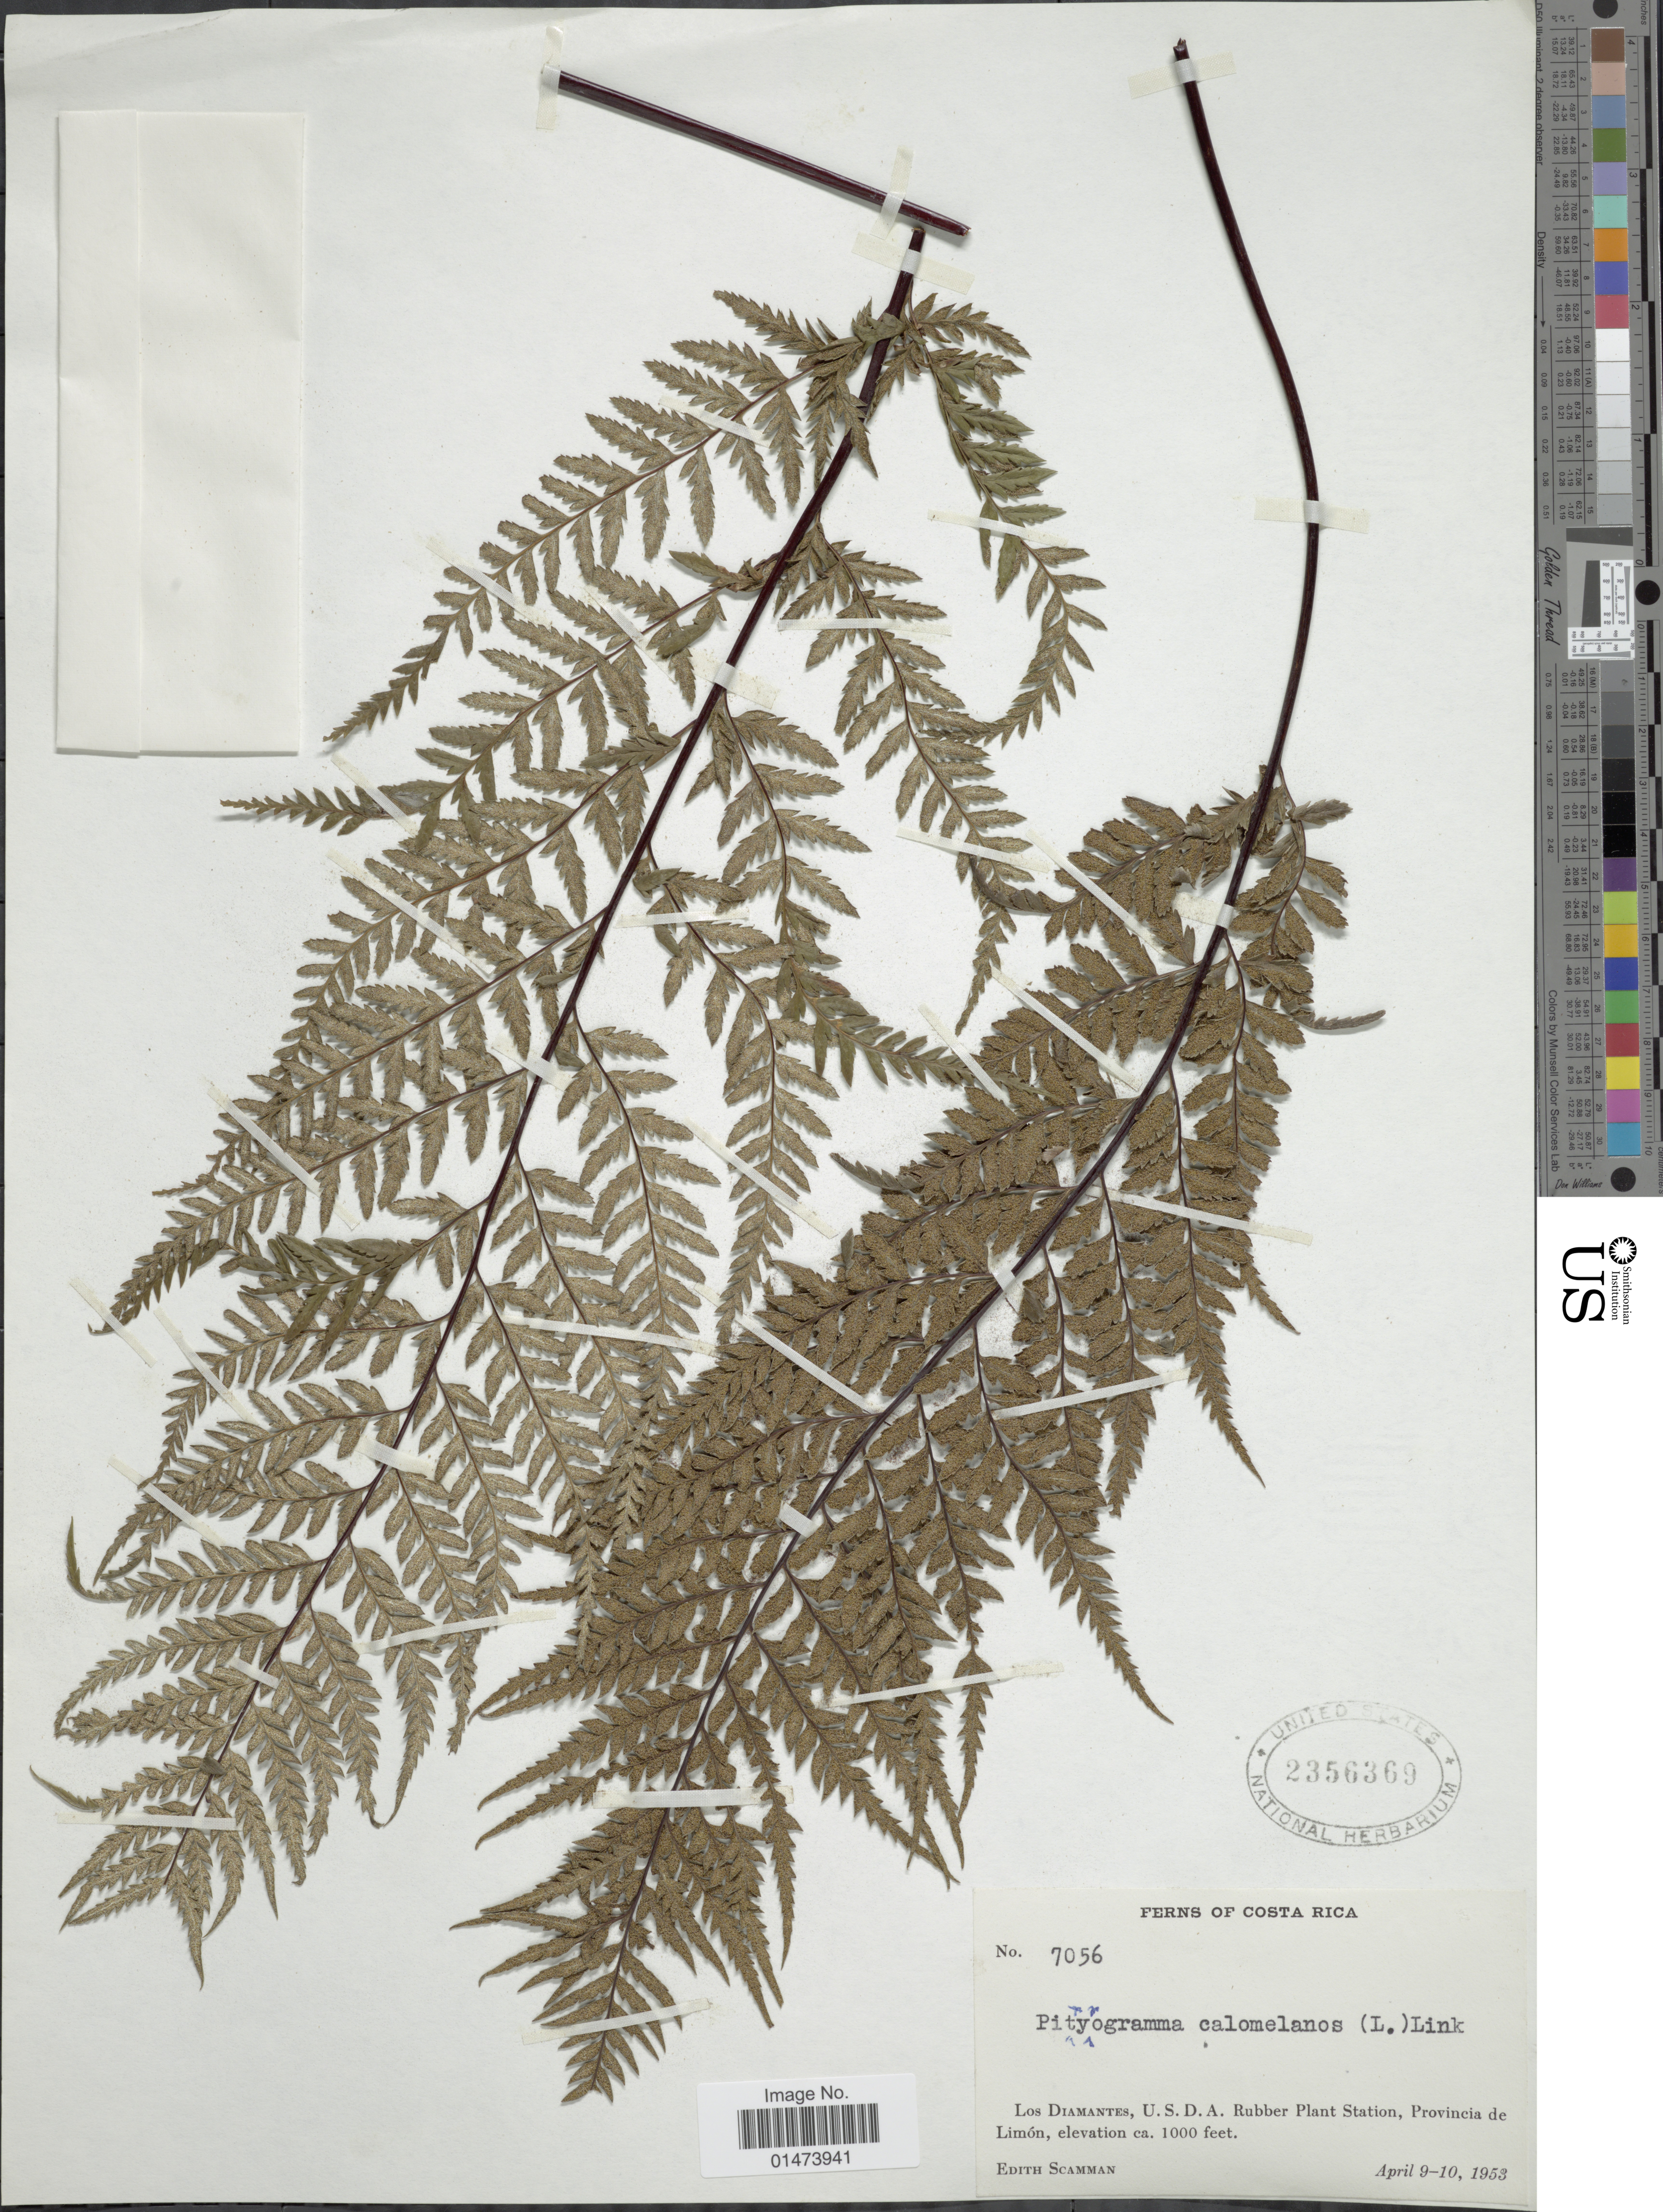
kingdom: Plantae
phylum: Tracheophyta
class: Polypodiopsida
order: Polypodiales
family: Pteridaceae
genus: Pityrogramma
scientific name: Pityrogramma calomelanos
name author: (L.) Link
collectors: E. Scamman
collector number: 7056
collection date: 1953-04-09/1953-04-10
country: Costa Rica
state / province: Limón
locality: Los Diamantes, U.S.D.A Rubber Plant Station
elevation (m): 305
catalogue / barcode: US 2536369